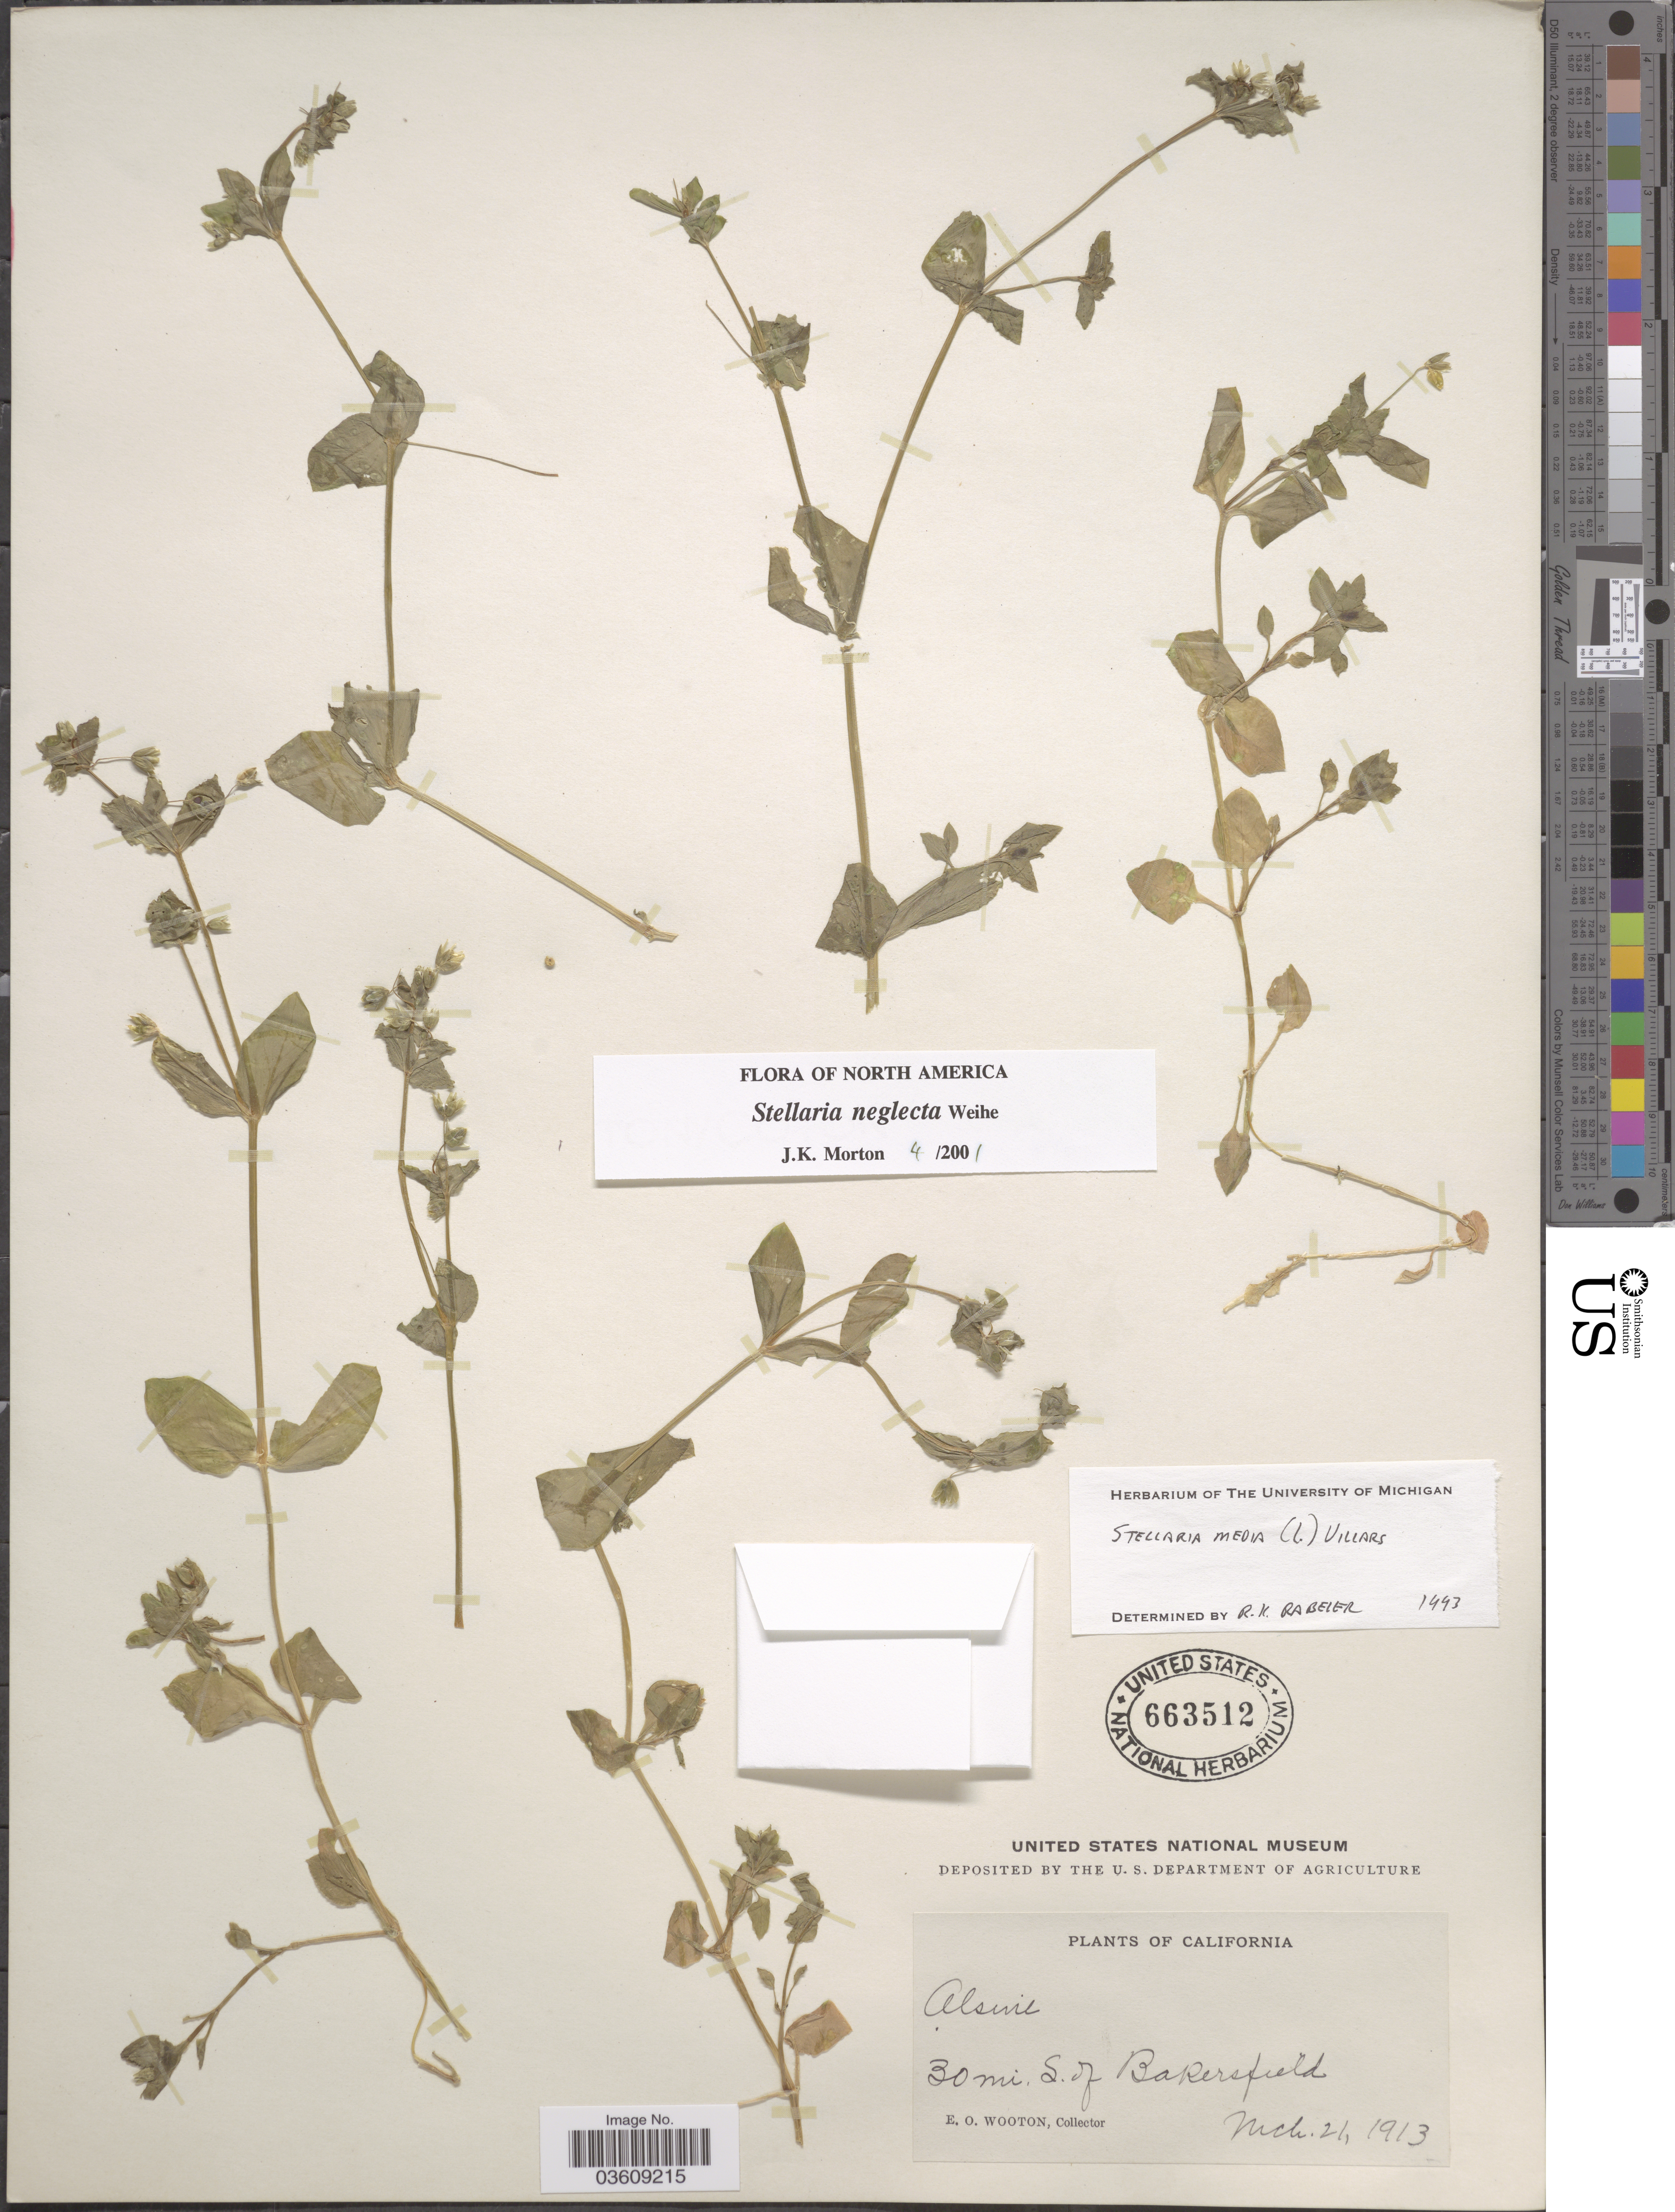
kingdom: Plantae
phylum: Tracheophyta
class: Magnoliopsida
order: Caryophyllales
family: Caryophyllaceae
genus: Stellaria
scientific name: Stellaria neglecta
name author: Weihe ex Williams & Fingerh.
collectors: E. O. Wooton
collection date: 1913-03-21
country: United States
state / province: California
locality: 30 mi. S. of Bakersfield.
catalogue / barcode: US 663512